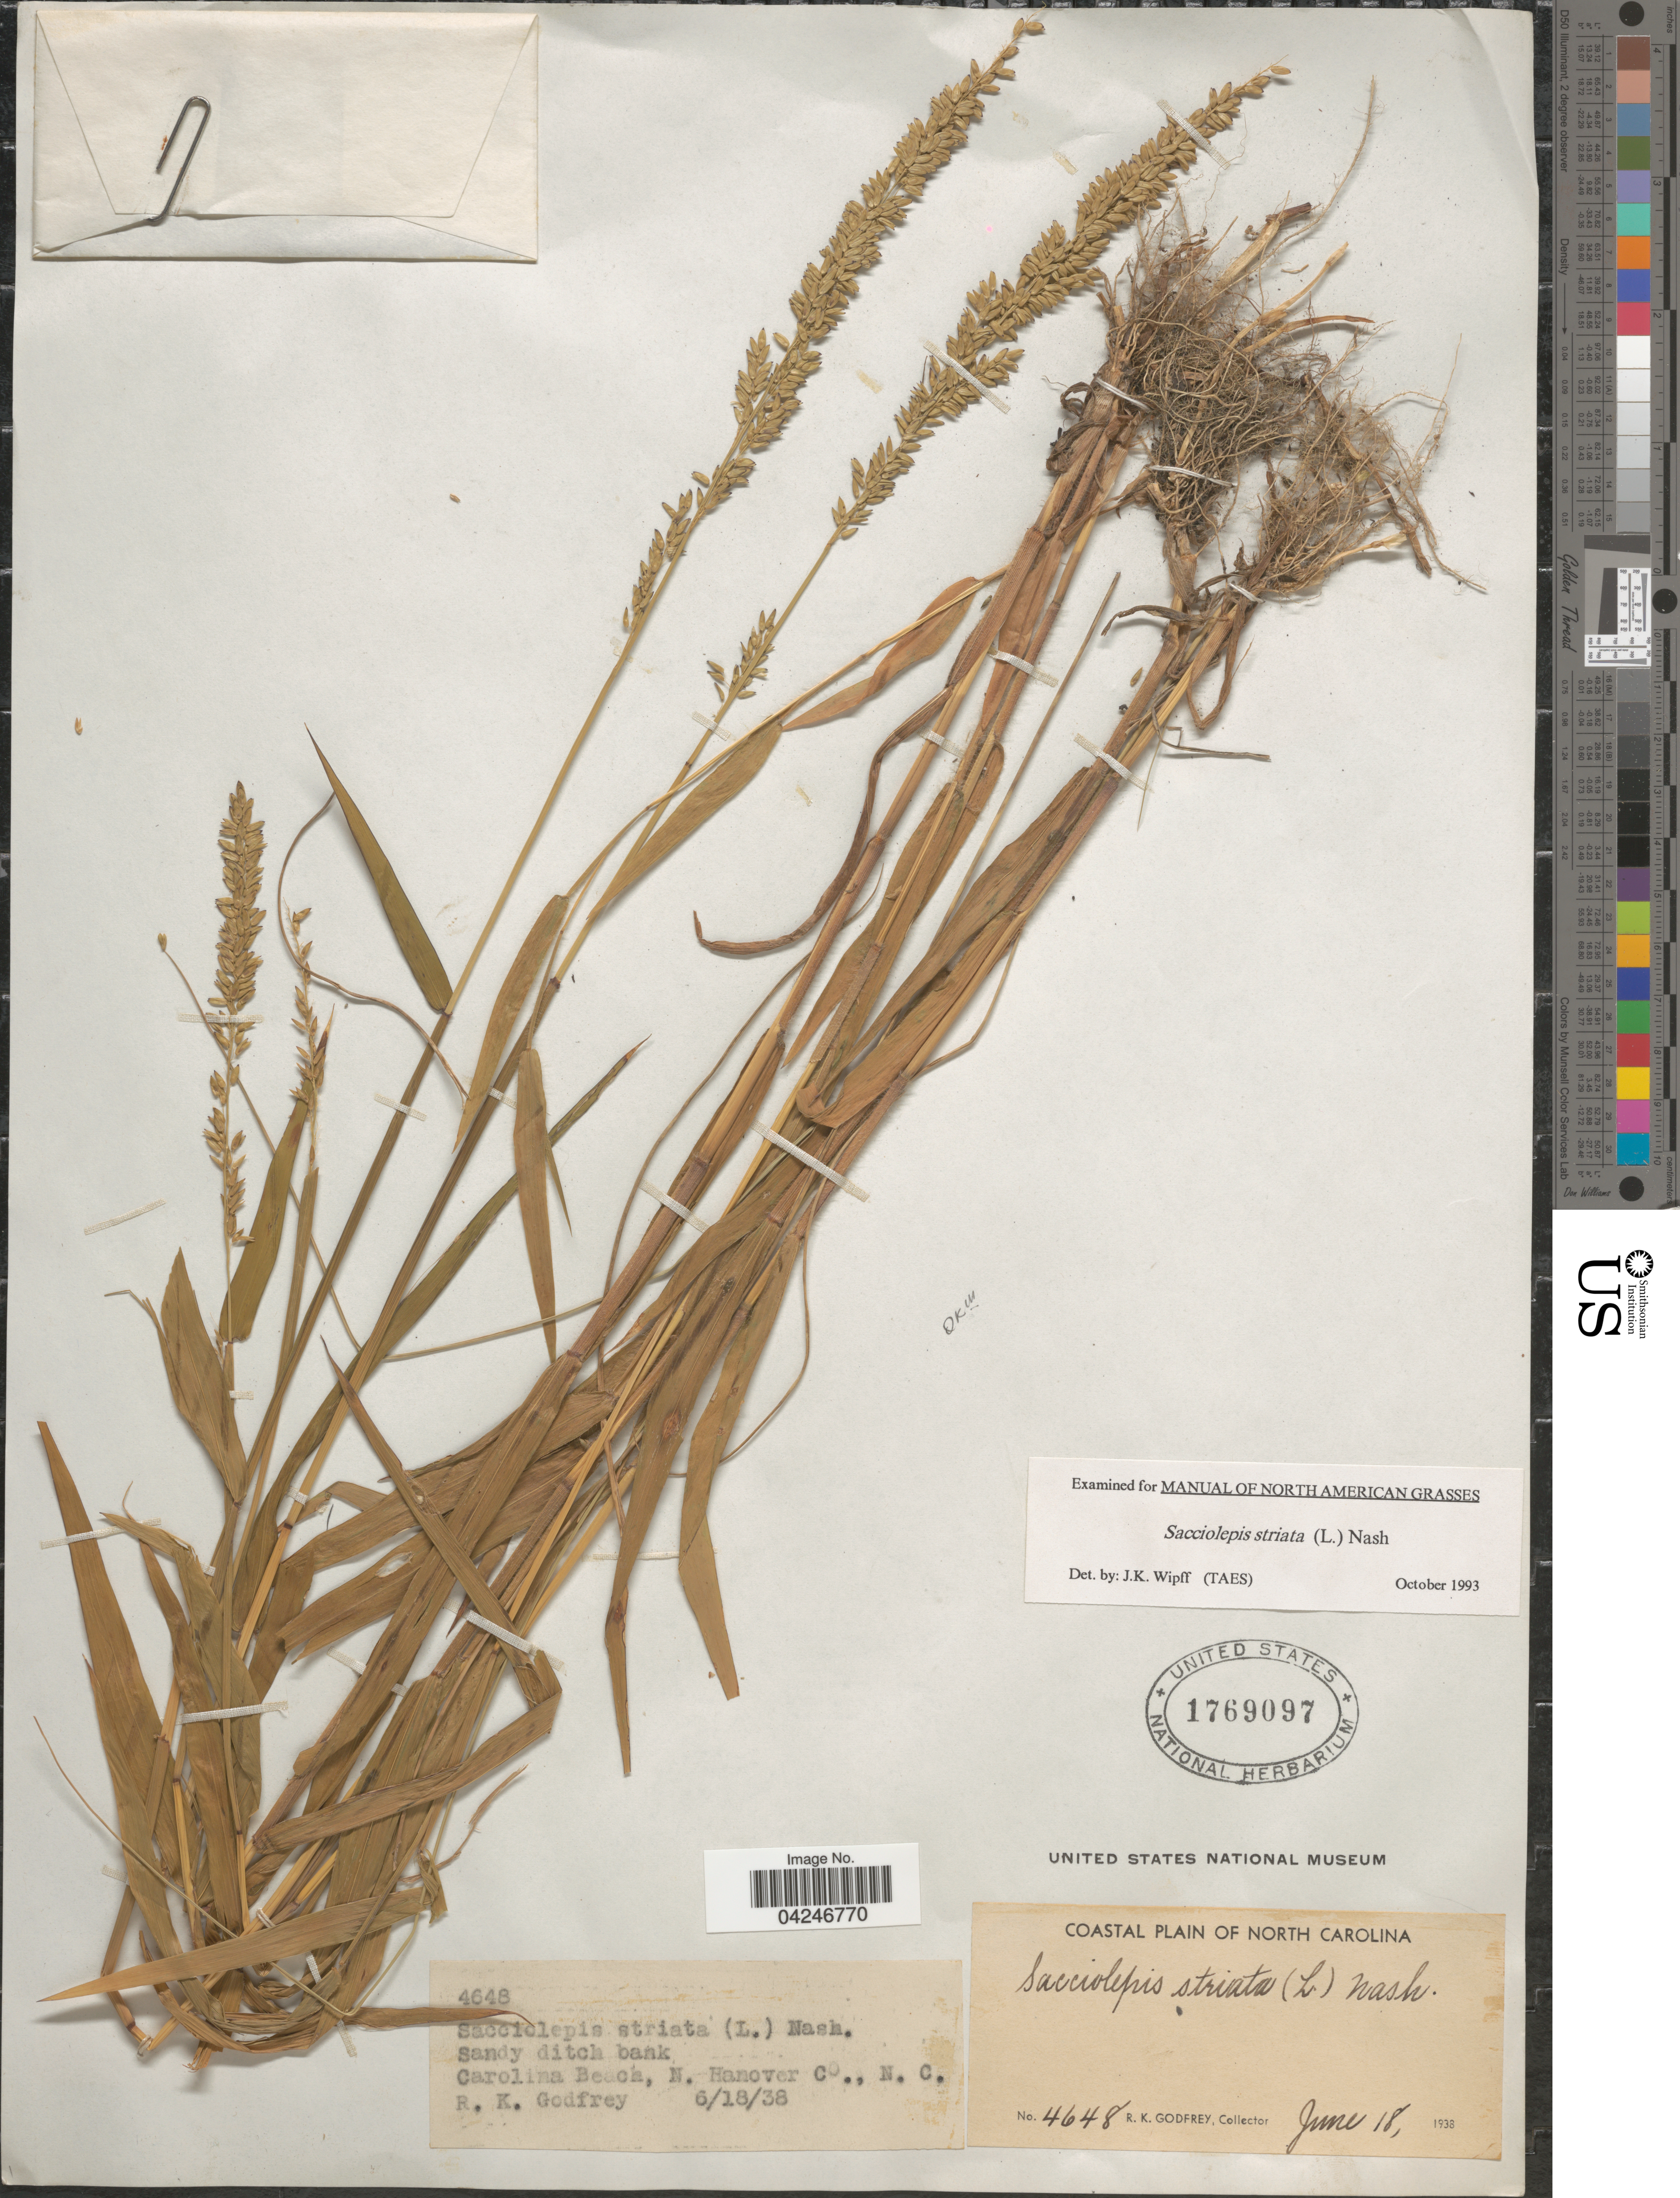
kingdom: Plantae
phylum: Tracheophyta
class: Liliopsida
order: Poales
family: Poaceae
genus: Sacciolepis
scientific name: Sacciolepis striata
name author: (L.) Nash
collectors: R. K. Godfrey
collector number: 4648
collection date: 1938-06-18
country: United States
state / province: North Carolina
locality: Carolina Beach, N. Hanover Co.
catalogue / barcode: US 1769097